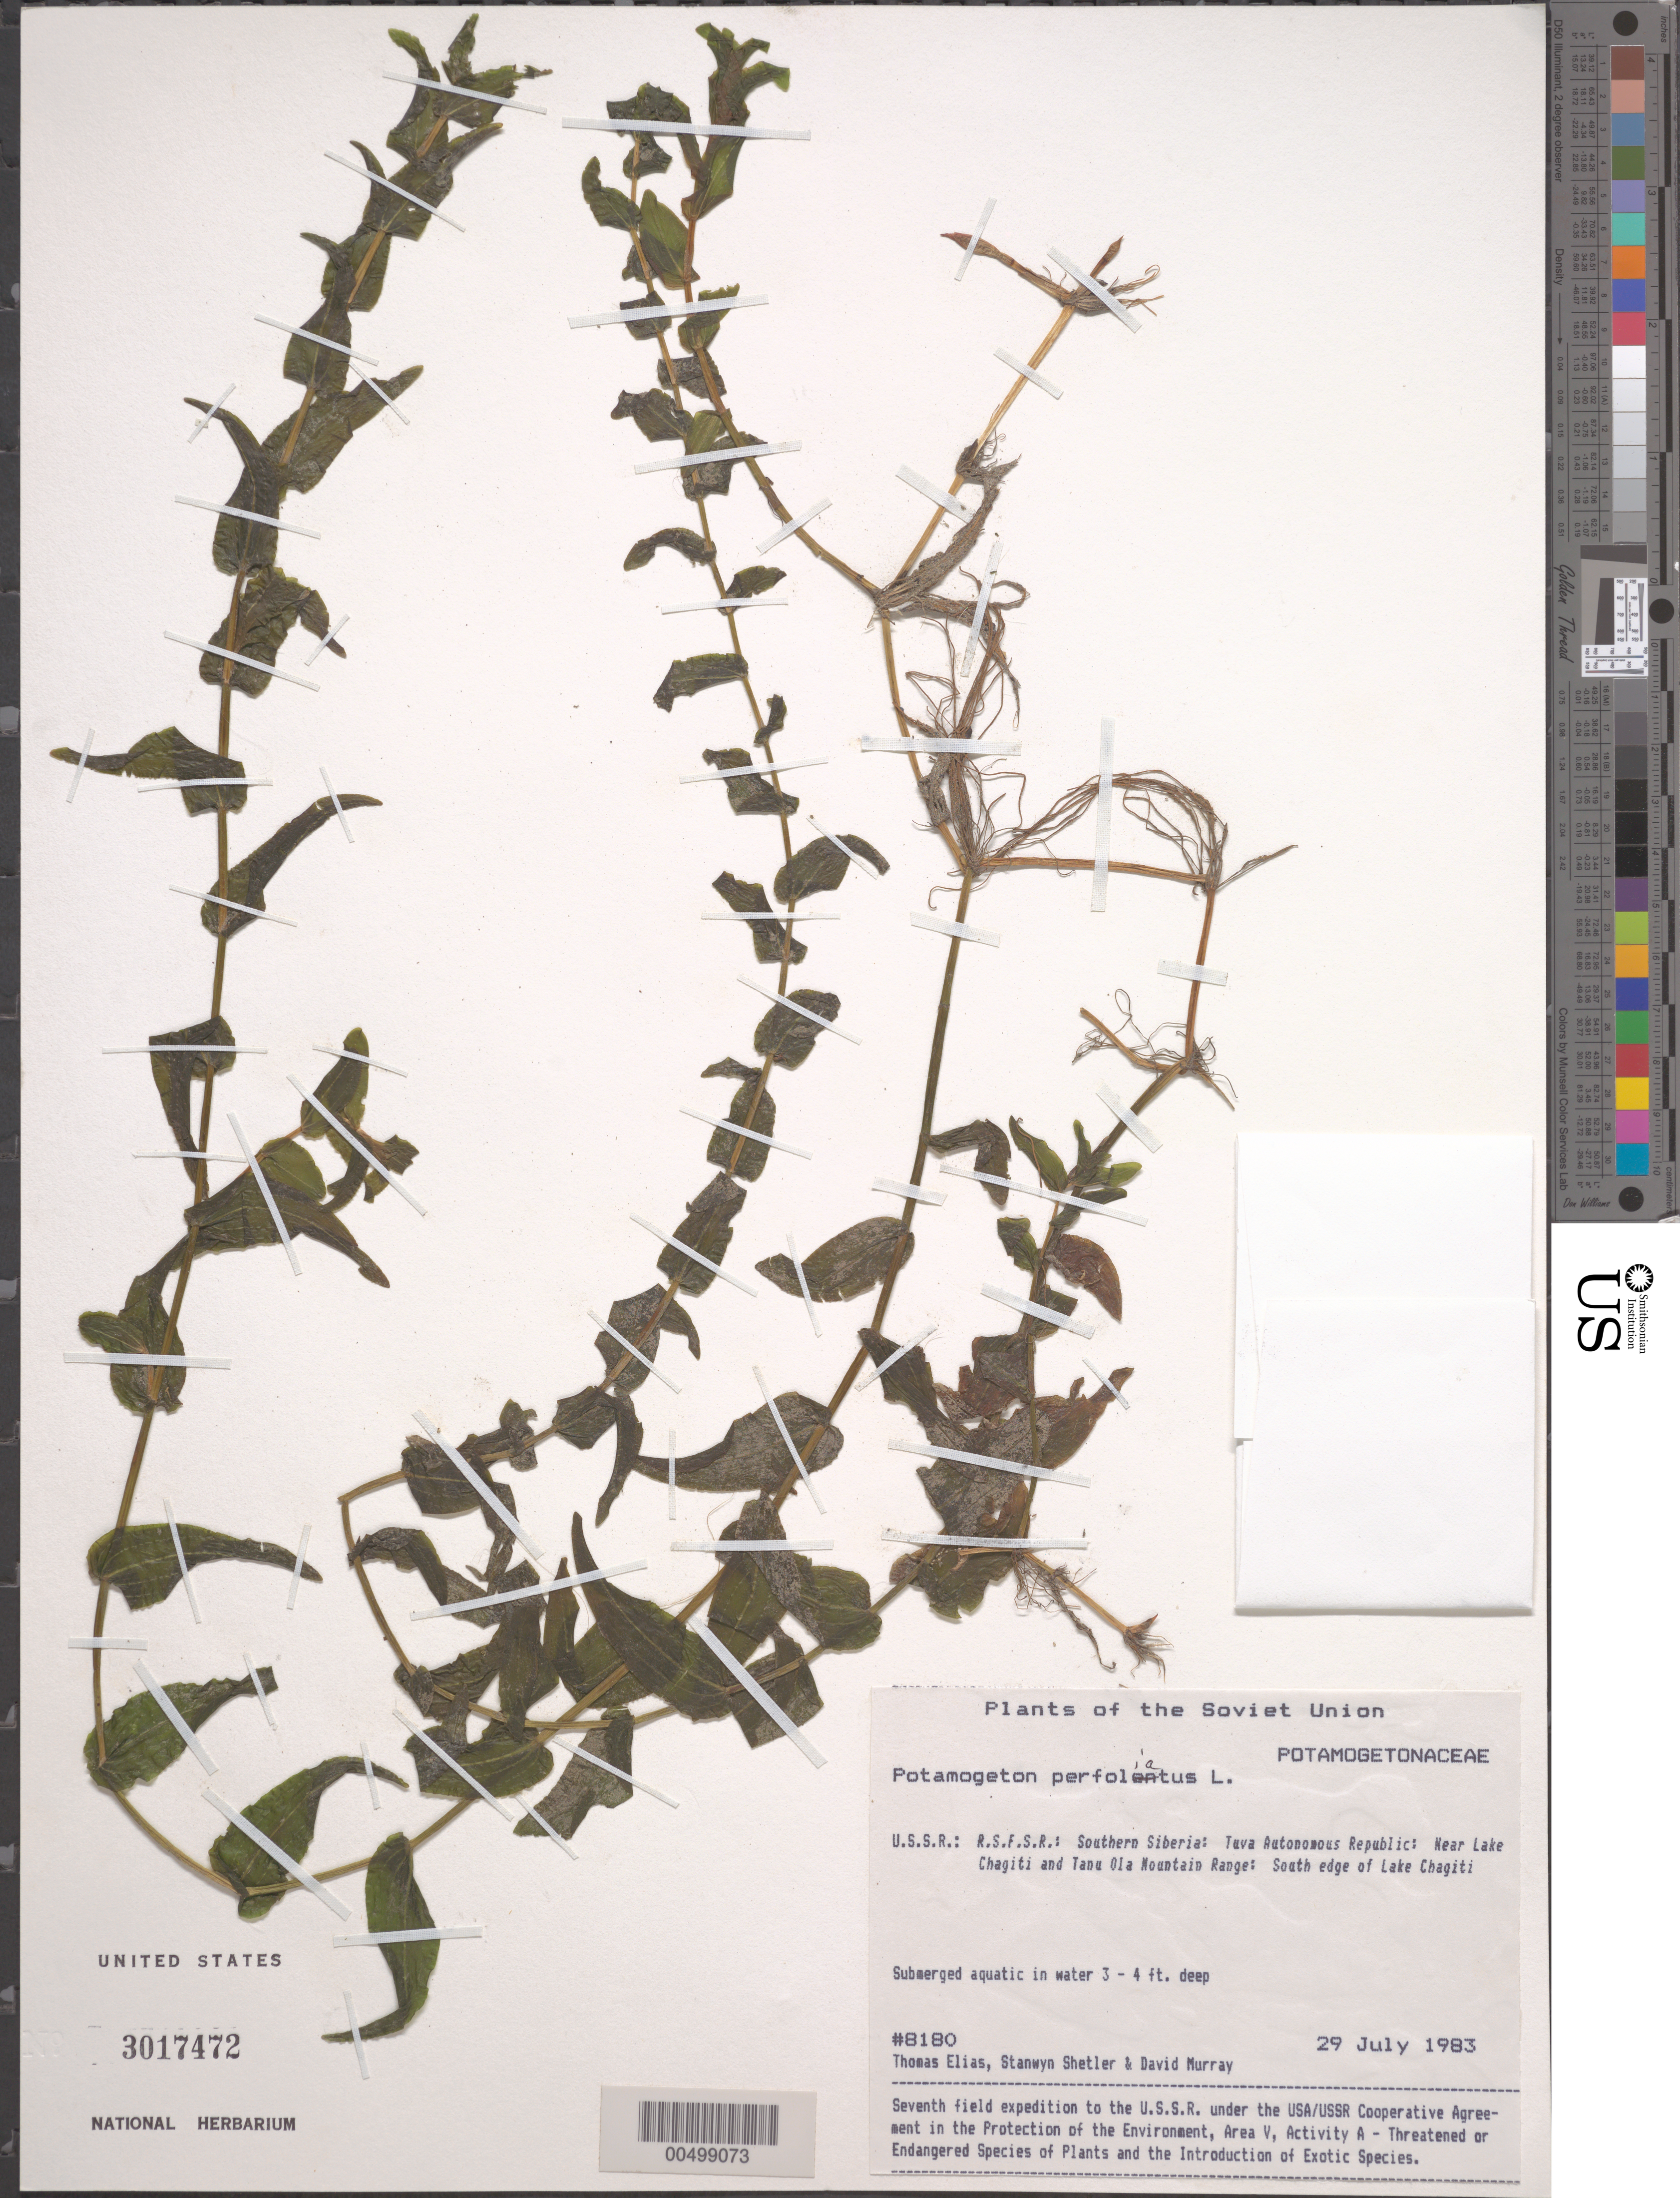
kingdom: Plantae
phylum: Tracheophyta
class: Liliopsida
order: Alismatales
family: Potamogetonaceae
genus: Potamogeton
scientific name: Potamogeton perfoliatus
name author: L.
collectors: T. Elias, S. Shetler & D. F. Murray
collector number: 8180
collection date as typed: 29 Jul 1983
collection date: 1983-07-29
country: Russian Federation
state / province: Tuva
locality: S edge of Lake Chagitai and near Tannu-Ola Mountain Range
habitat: submerged aquatic in water 3-4 ft. deep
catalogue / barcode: US 3017472